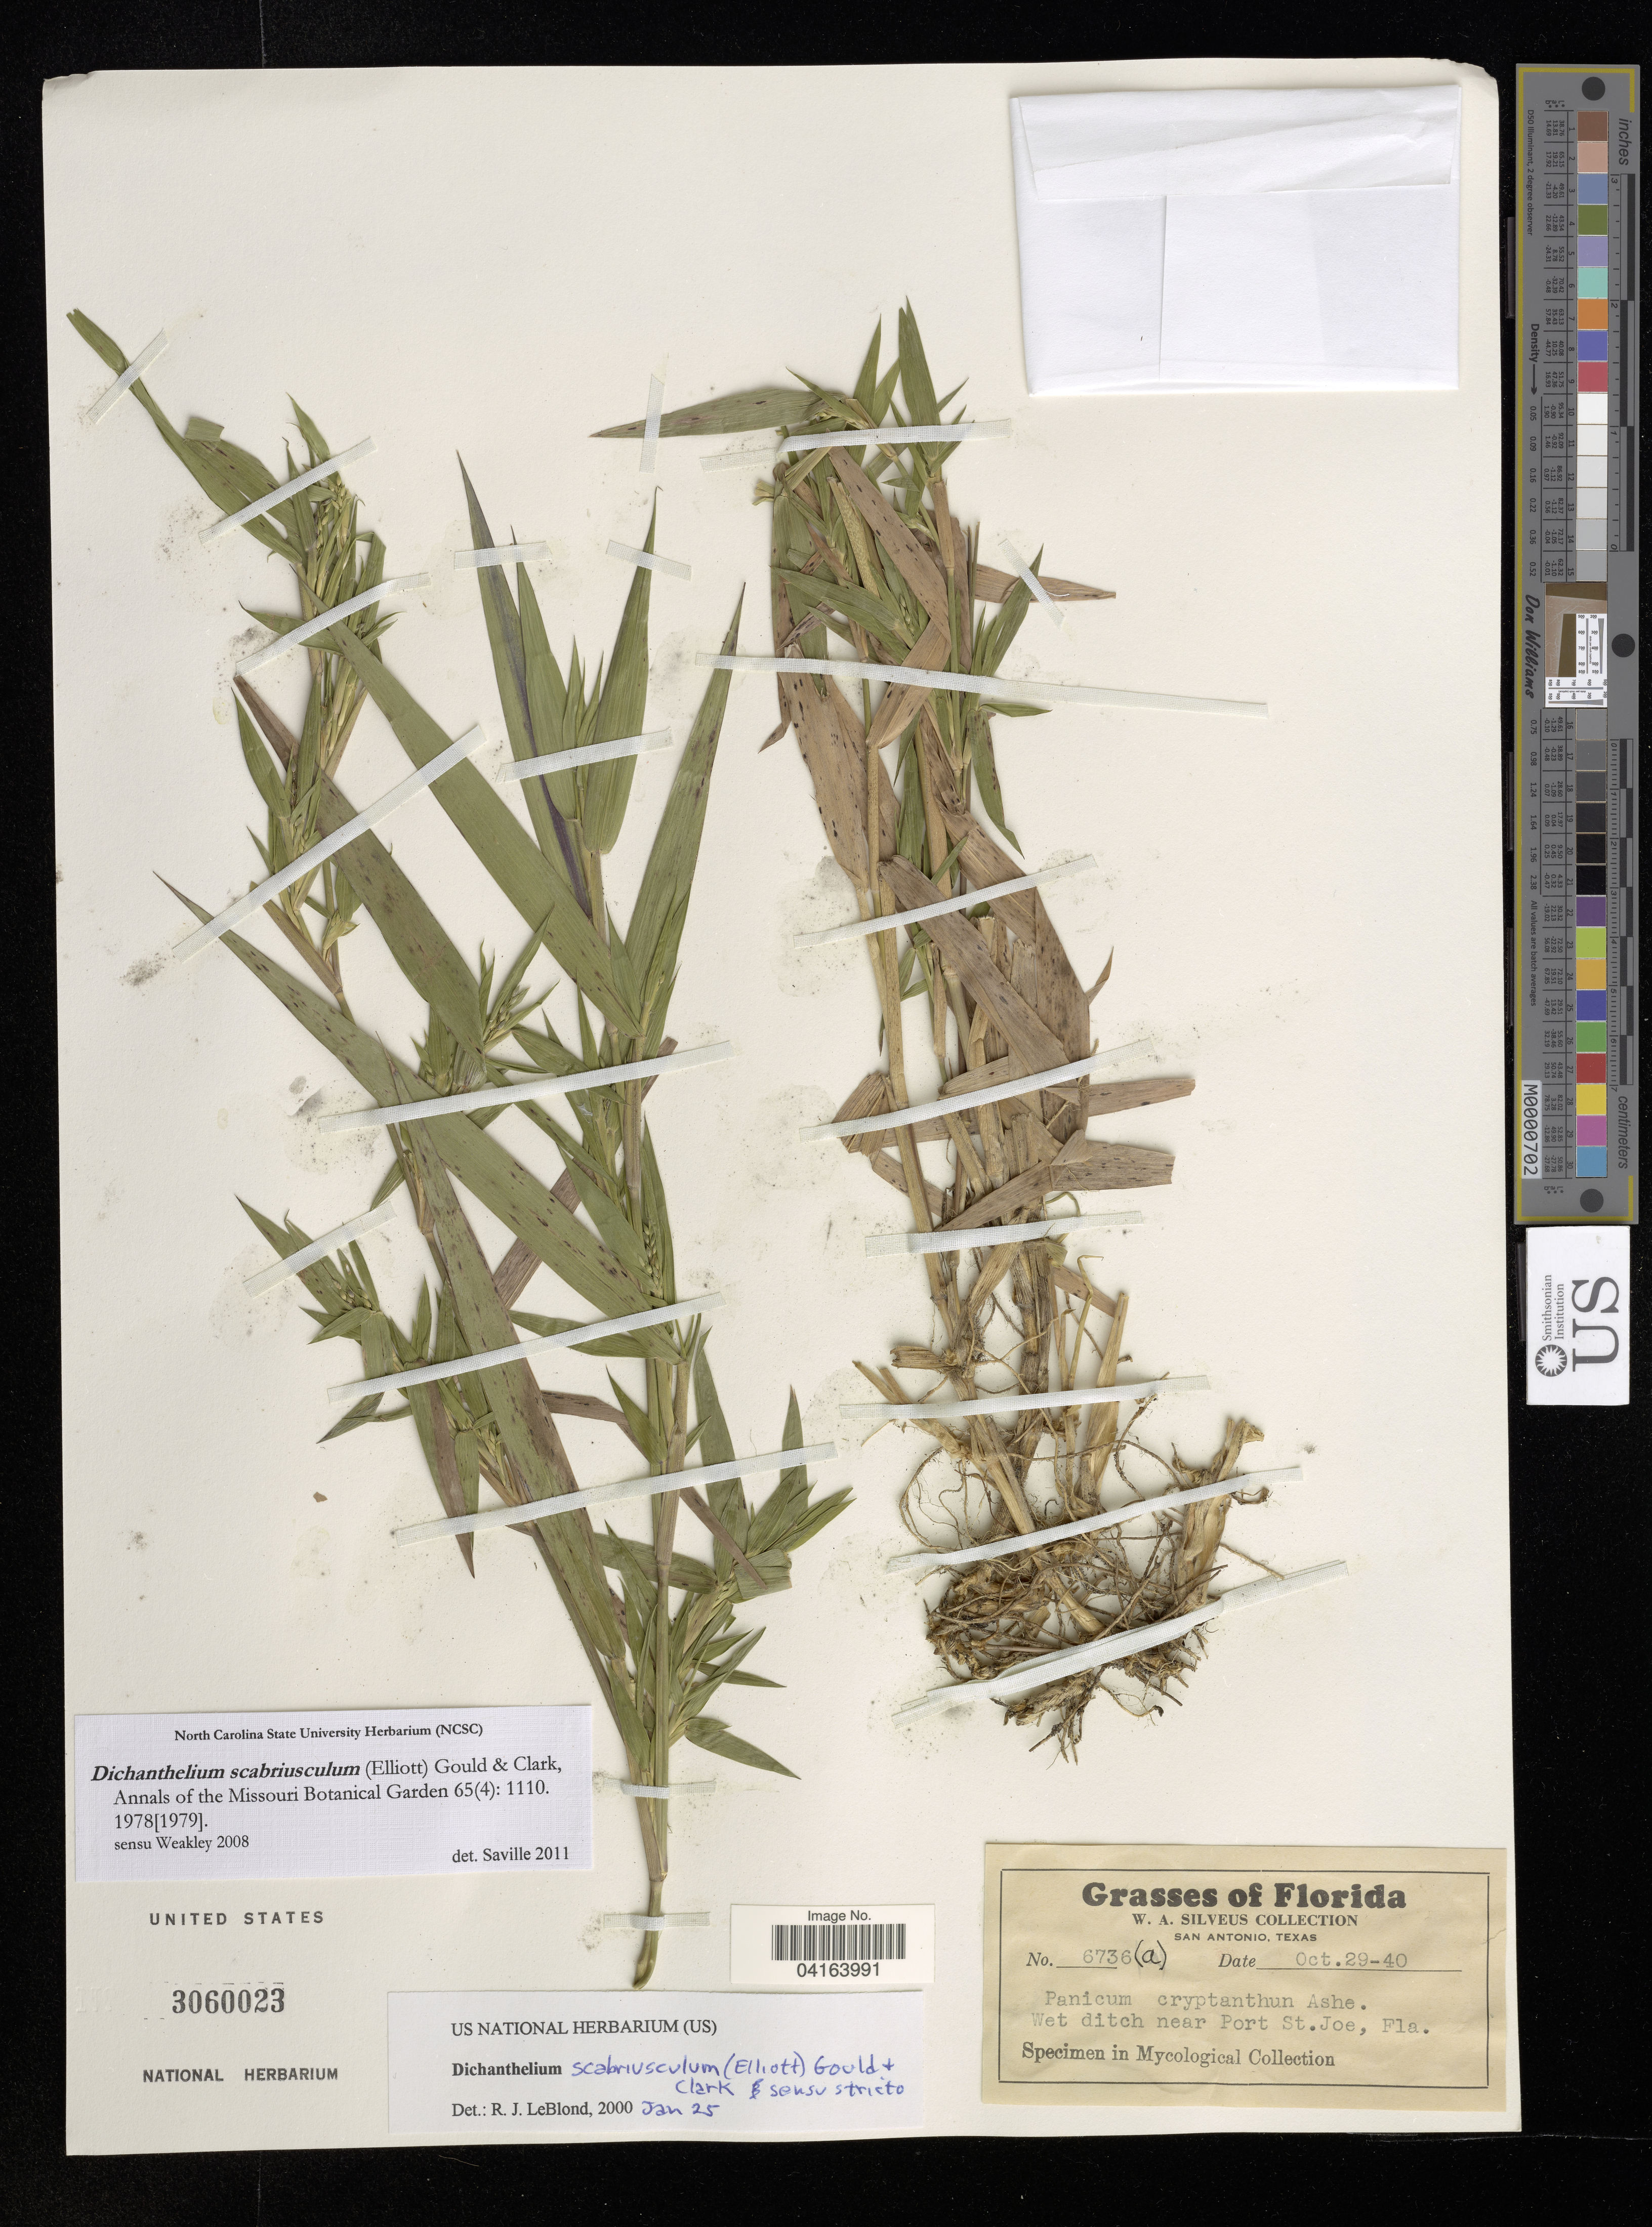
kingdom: Plantae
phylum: Tracheophyta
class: Liliopsida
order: Poales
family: Poaceae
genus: Dichanthelium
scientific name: Dichanthelium scabriusculum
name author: (Elliott) Gould & C.A. Clark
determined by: Saville, A. C., (NCSC), North Carolina State University (UNITED STATES)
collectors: W. Silveus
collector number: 6736(a)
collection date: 1940-10-29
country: United States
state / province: Florida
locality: Near Port St. Joe.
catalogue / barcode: US 3060023